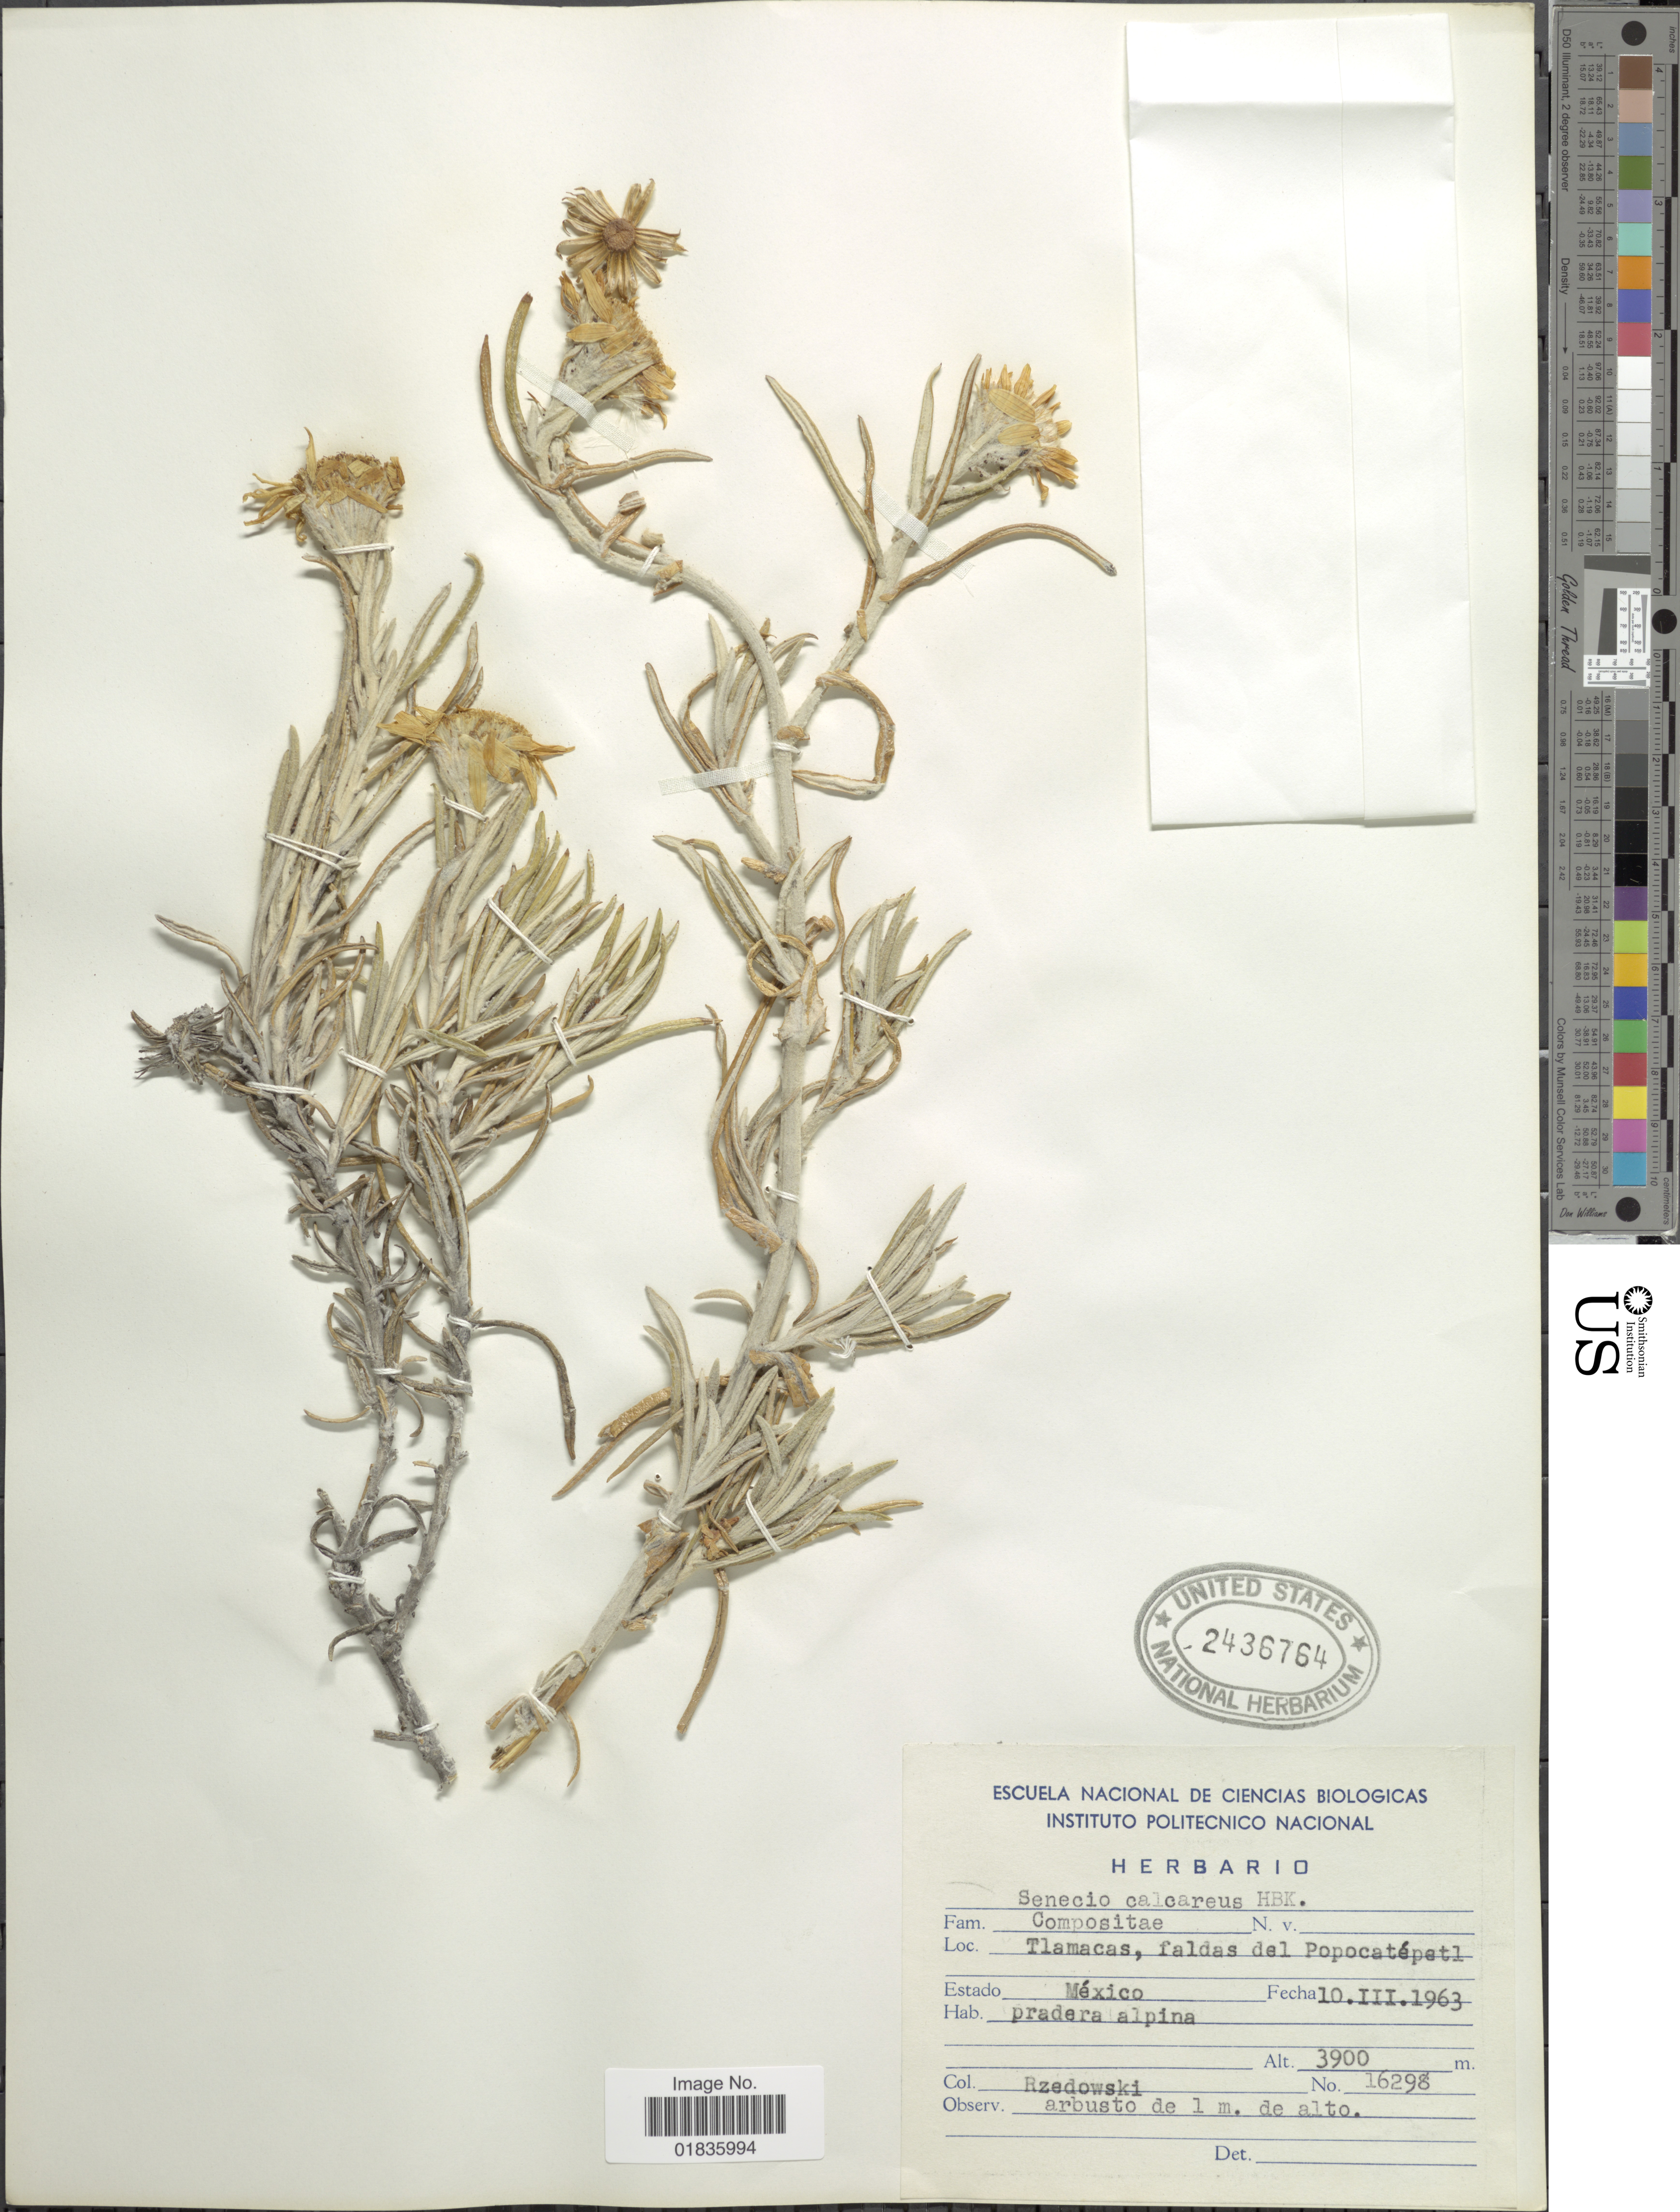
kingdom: Plantae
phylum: Tracheophyta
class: Magnoliopsida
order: Asterales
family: Asteraceae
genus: Senecio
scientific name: Senecio mairetianus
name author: DC.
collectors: Rzedowski, --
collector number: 16298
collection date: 1963-03-10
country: Mexico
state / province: México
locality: Tlamacas, faldas del Popocatepetl.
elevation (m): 3900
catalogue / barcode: US 2436764